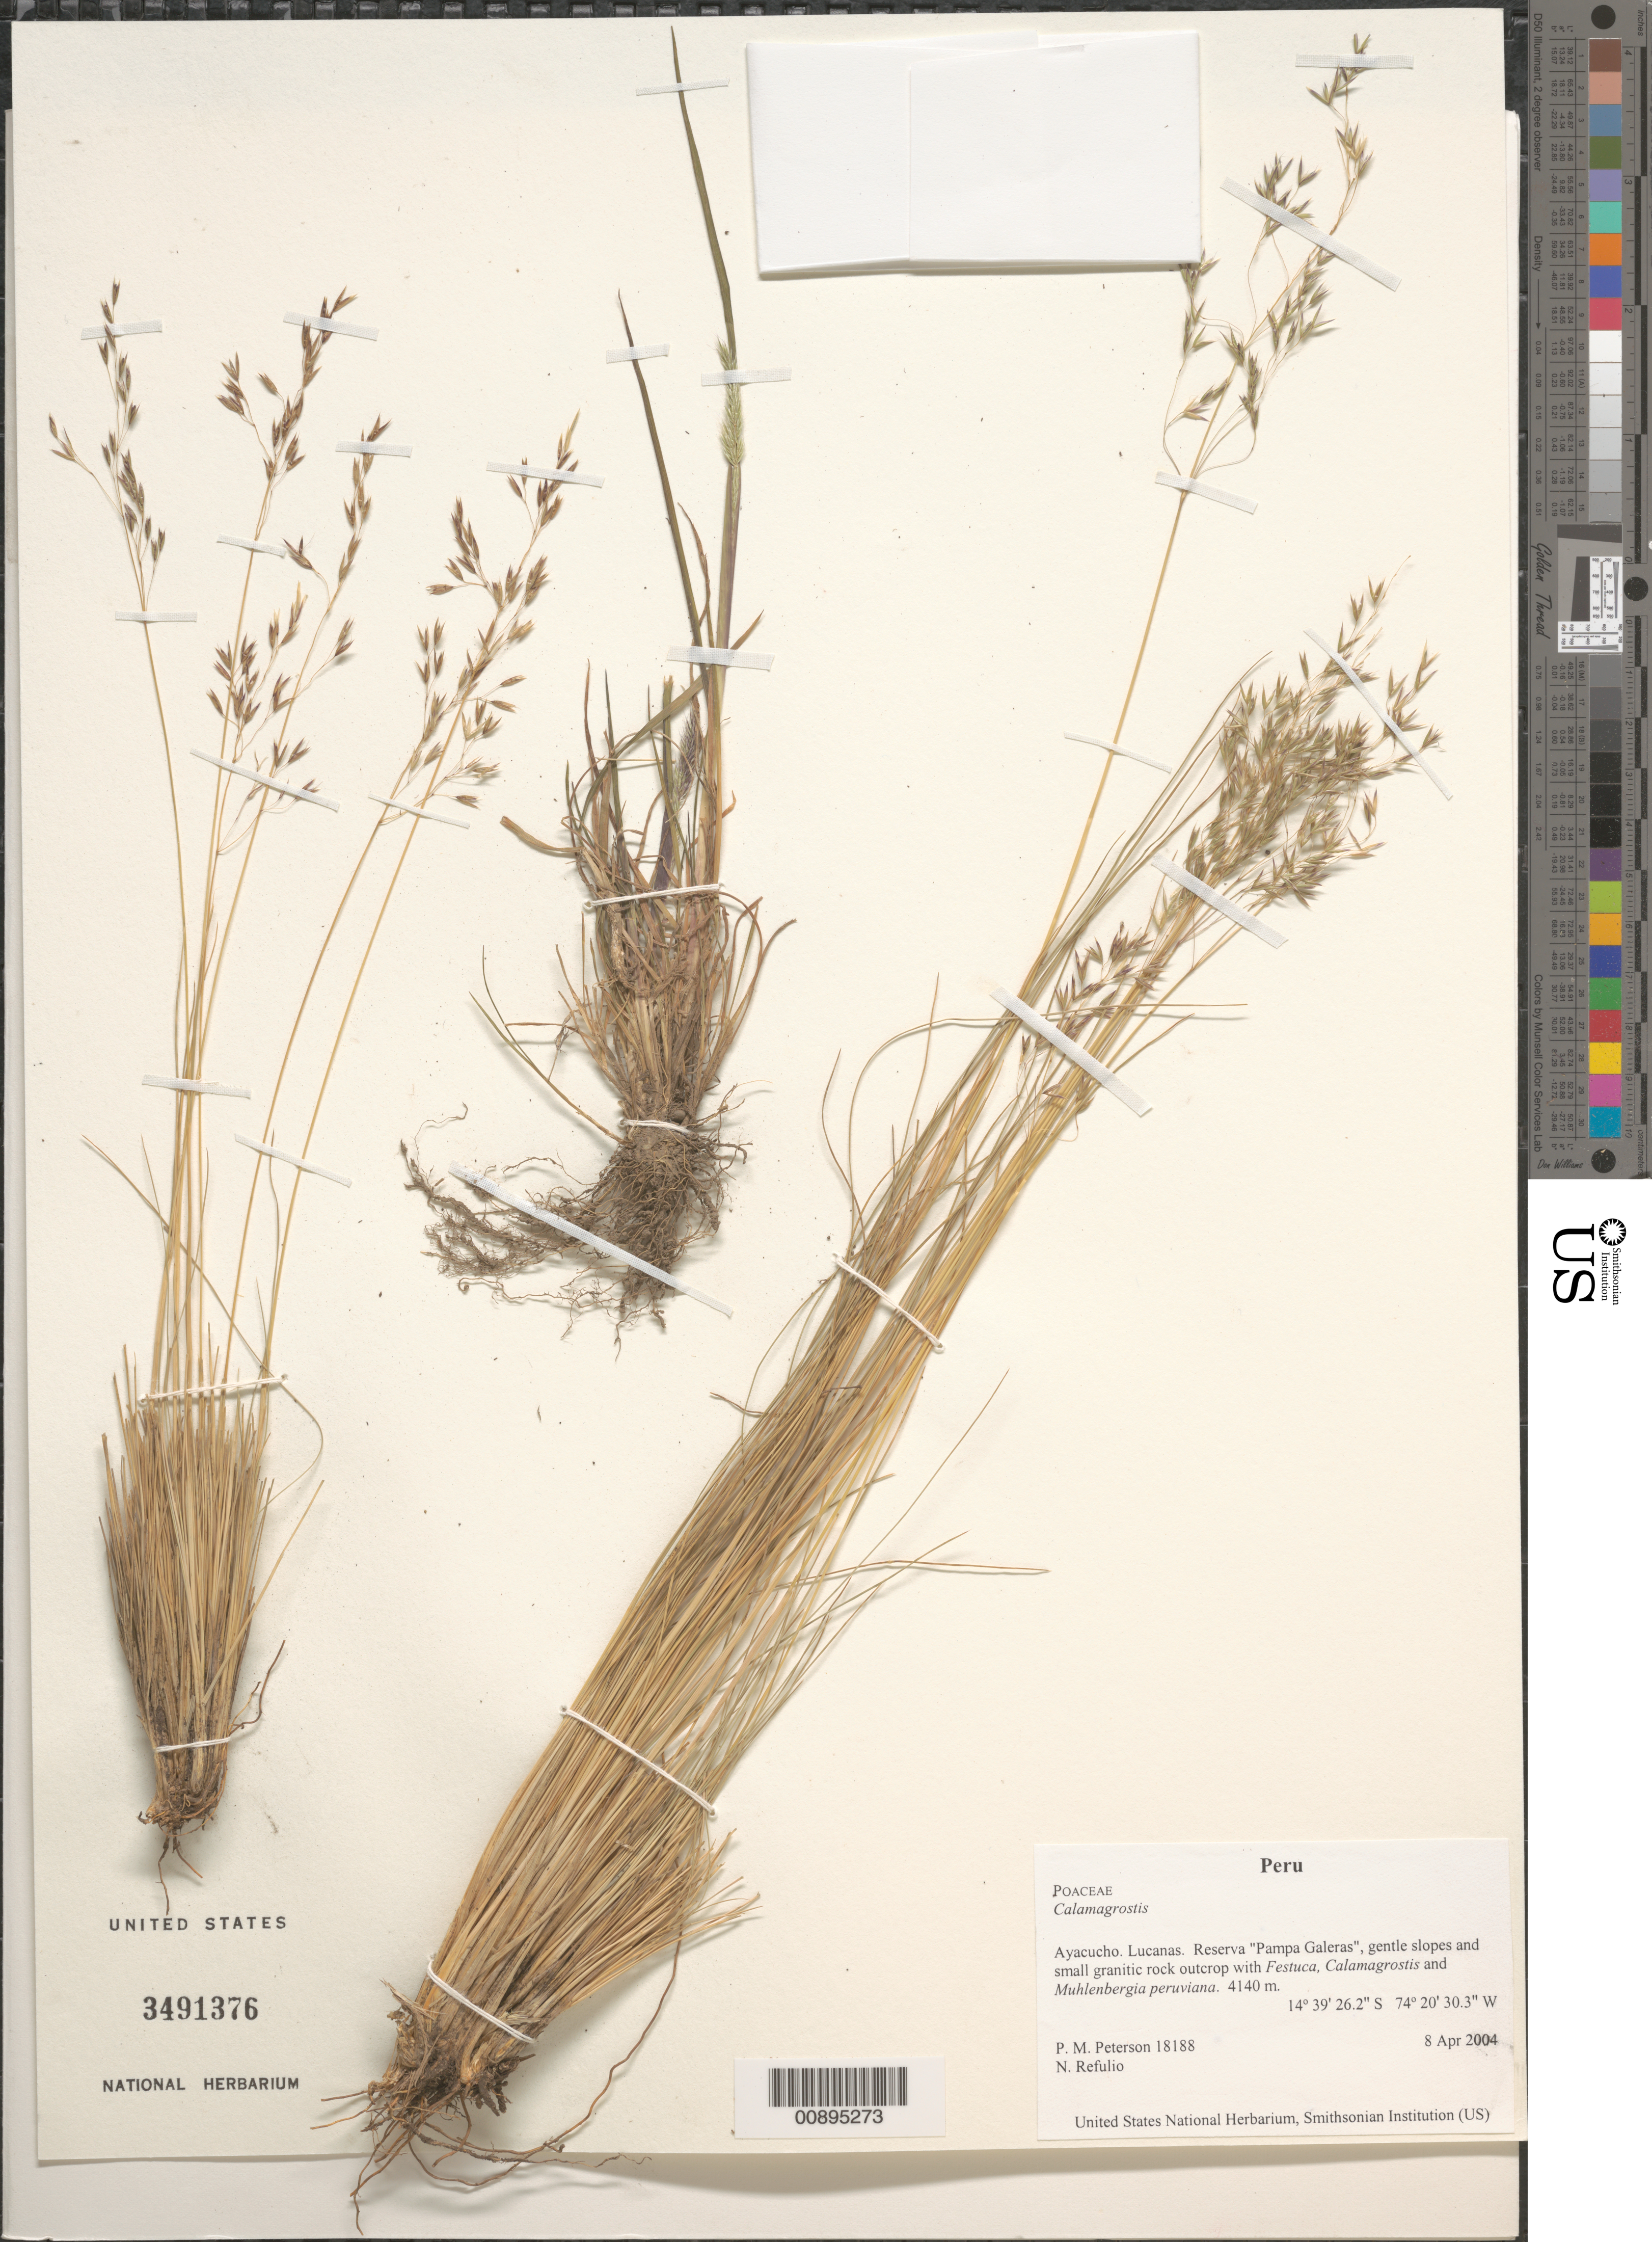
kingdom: Plantae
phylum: Tracheophyta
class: Liliopsida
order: Poales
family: Poaceae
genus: Calamagrostis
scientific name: Calamagrostis sp.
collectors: P. M. Peterson & N. Refulio-Rodríguez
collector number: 18188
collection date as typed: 08 Apr 2004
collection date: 2004-04-08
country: Peru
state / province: Ayacucho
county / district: Lucanas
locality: Reserva "Pampa Galeras", gentle slopes and small granitic rock outcrop with Festuca, Calamagrostis and Muhlenbergia peruviana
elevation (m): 4140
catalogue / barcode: US 3491376